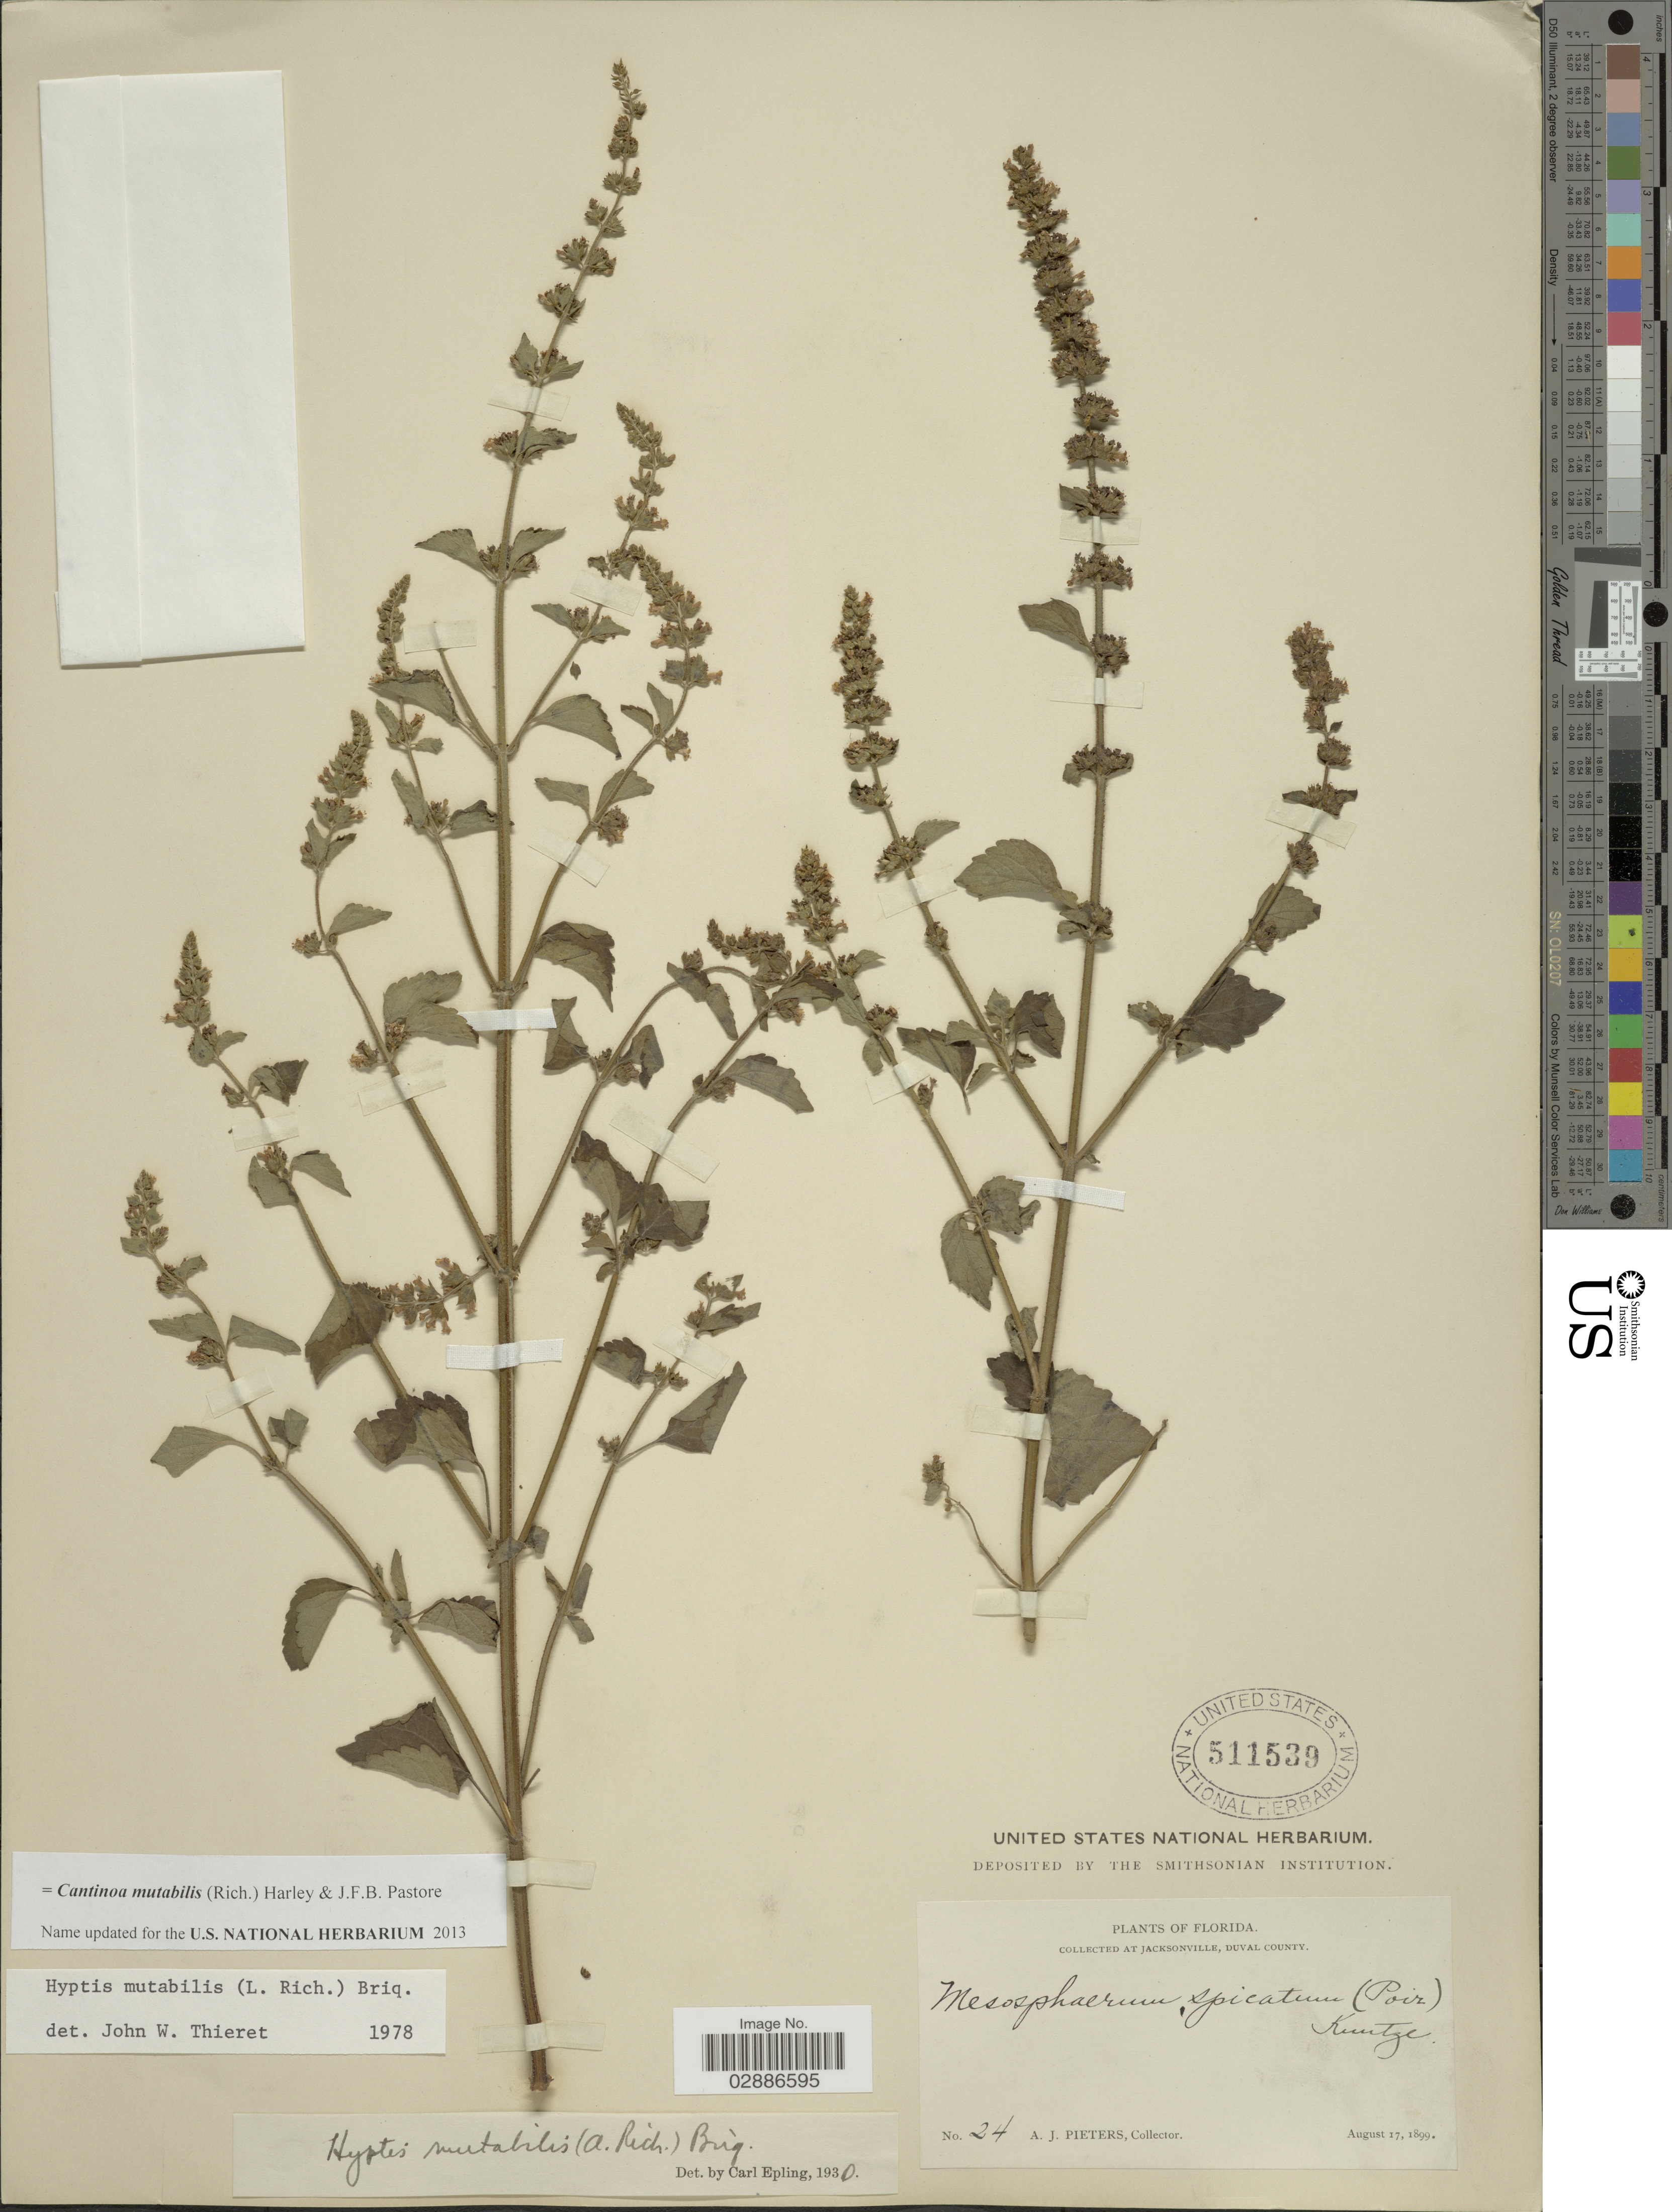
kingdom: Plantae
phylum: Tracheophyta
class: Magnoliopsida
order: Lamiales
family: Lamiaceae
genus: Cantinoa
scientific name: Cantinoa mutabilis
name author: (Epling) Harley & J.F.B. Pastore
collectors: A. Pieters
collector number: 24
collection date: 1899-08-17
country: United States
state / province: Florida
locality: At Jacksonville, Duval County.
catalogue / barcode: US 511539